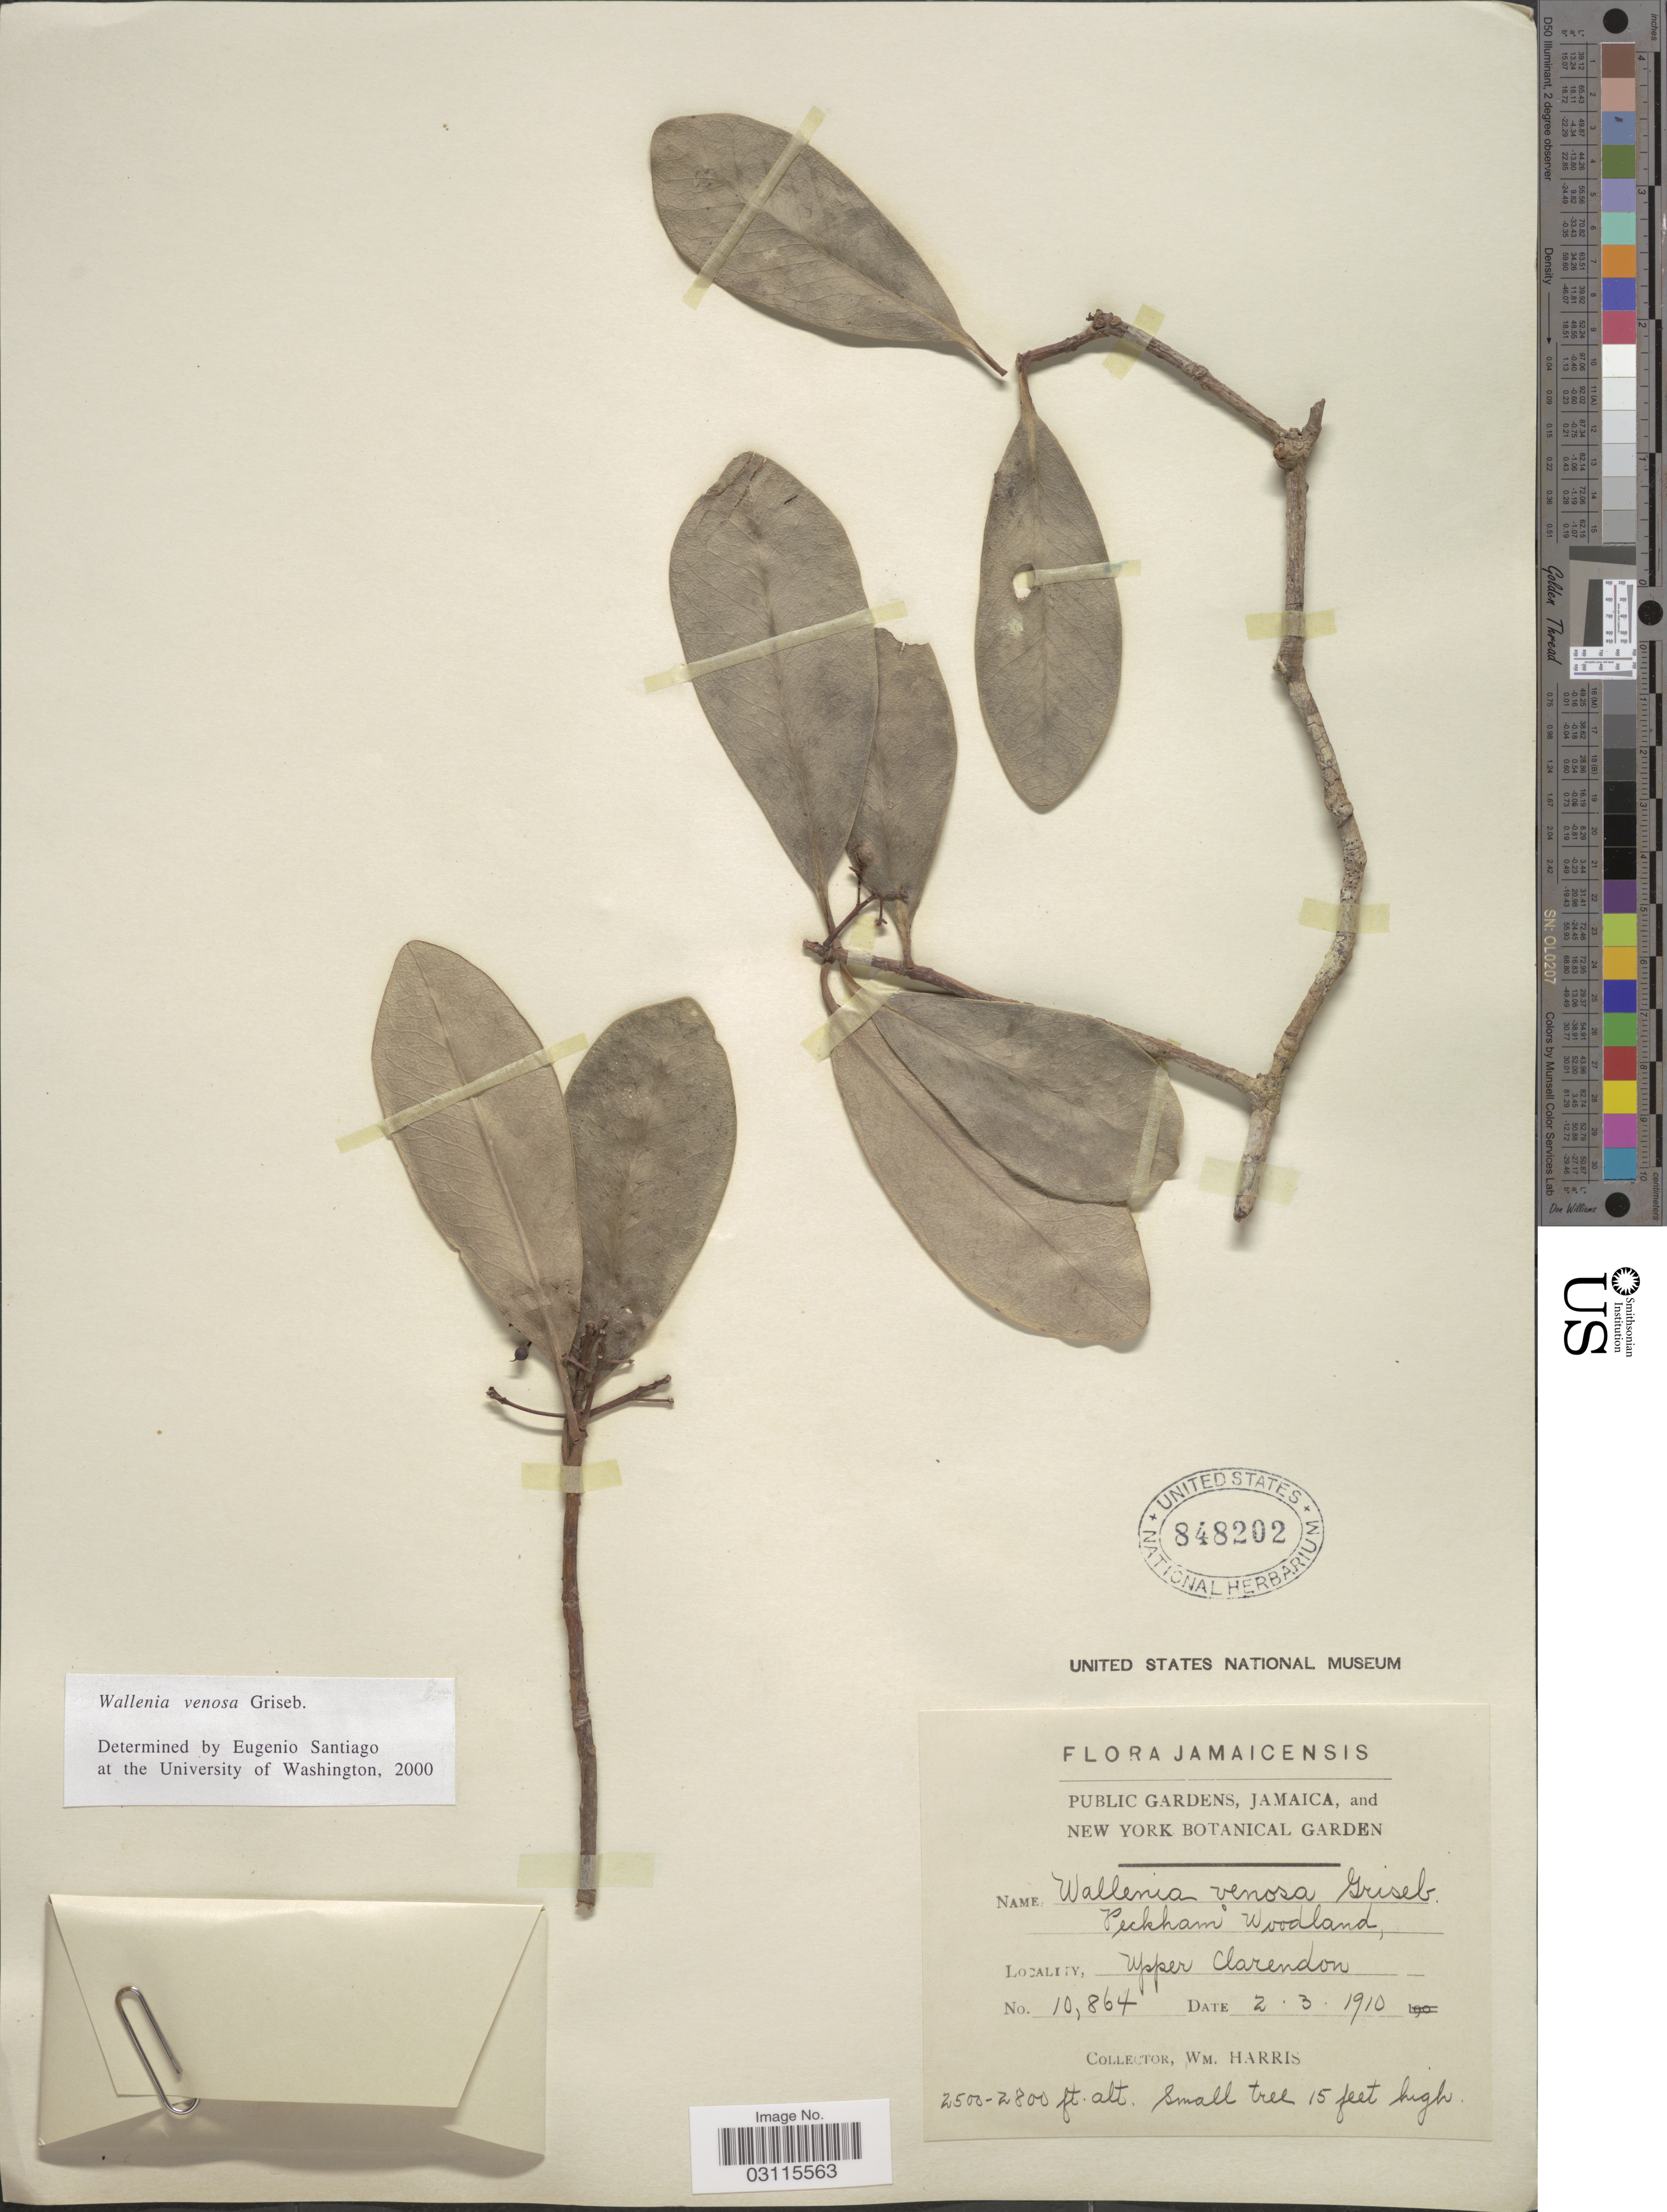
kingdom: Plantae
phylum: Tracheophyta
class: Magnoliopsida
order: Ericales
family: Primulaceae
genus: Wallenia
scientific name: Wallenia venosa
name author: Griseb.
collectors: W. H. Harris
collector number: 10864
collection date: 1910-03-02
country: Jamaica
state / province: Clarendon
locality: Peckham Woodland, Upper Clarendon.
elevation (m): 762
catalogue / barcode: US 848202